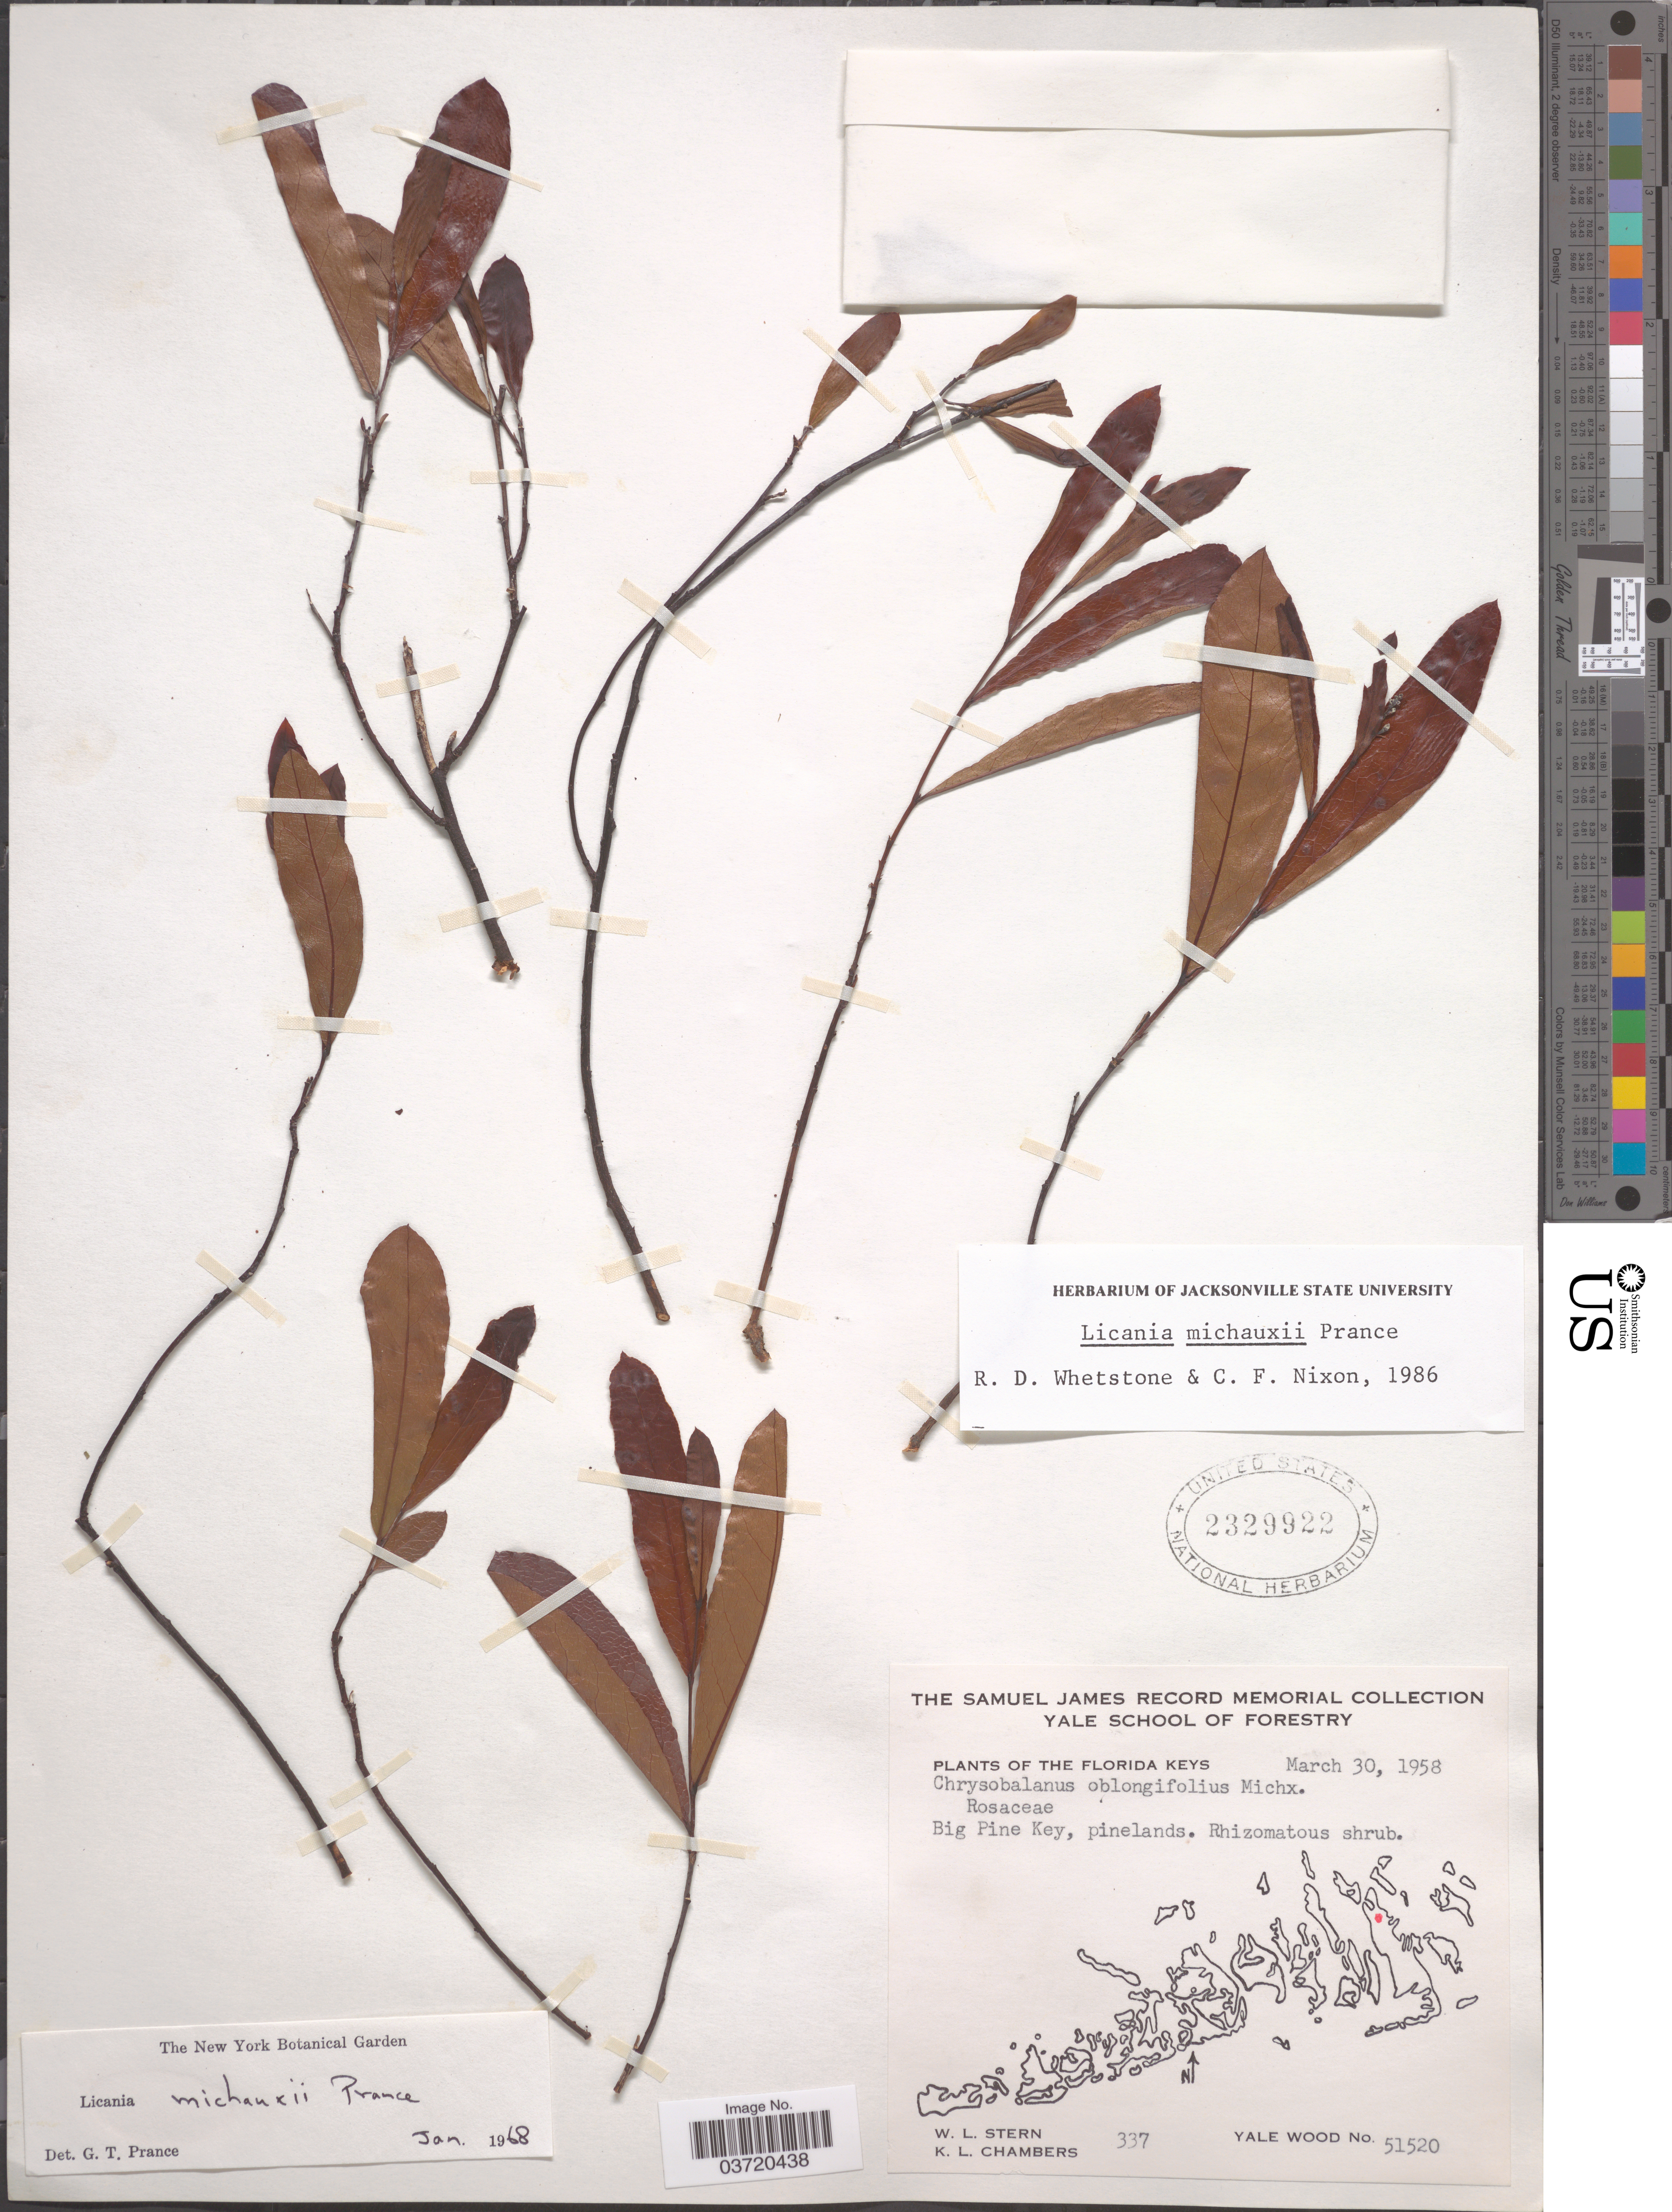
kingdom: Plantae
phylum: Tracheophyta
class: Magnoliopsida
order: Malpighiales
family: Chrysobalanaceae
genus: Geobalanus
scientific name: Geobalanus oblongifolius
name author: (Michx.) Small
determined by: Strong, M. T., (US), Smithsonian Institution - National Museum of Natural History (UNITED STATES)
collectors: W. L. Stern & K. Chambers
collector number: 337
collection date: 1958-03-30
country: United States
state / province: Florida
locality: Floriday Keys. Big Pine Key, pinelands.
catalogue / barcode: US 2329922